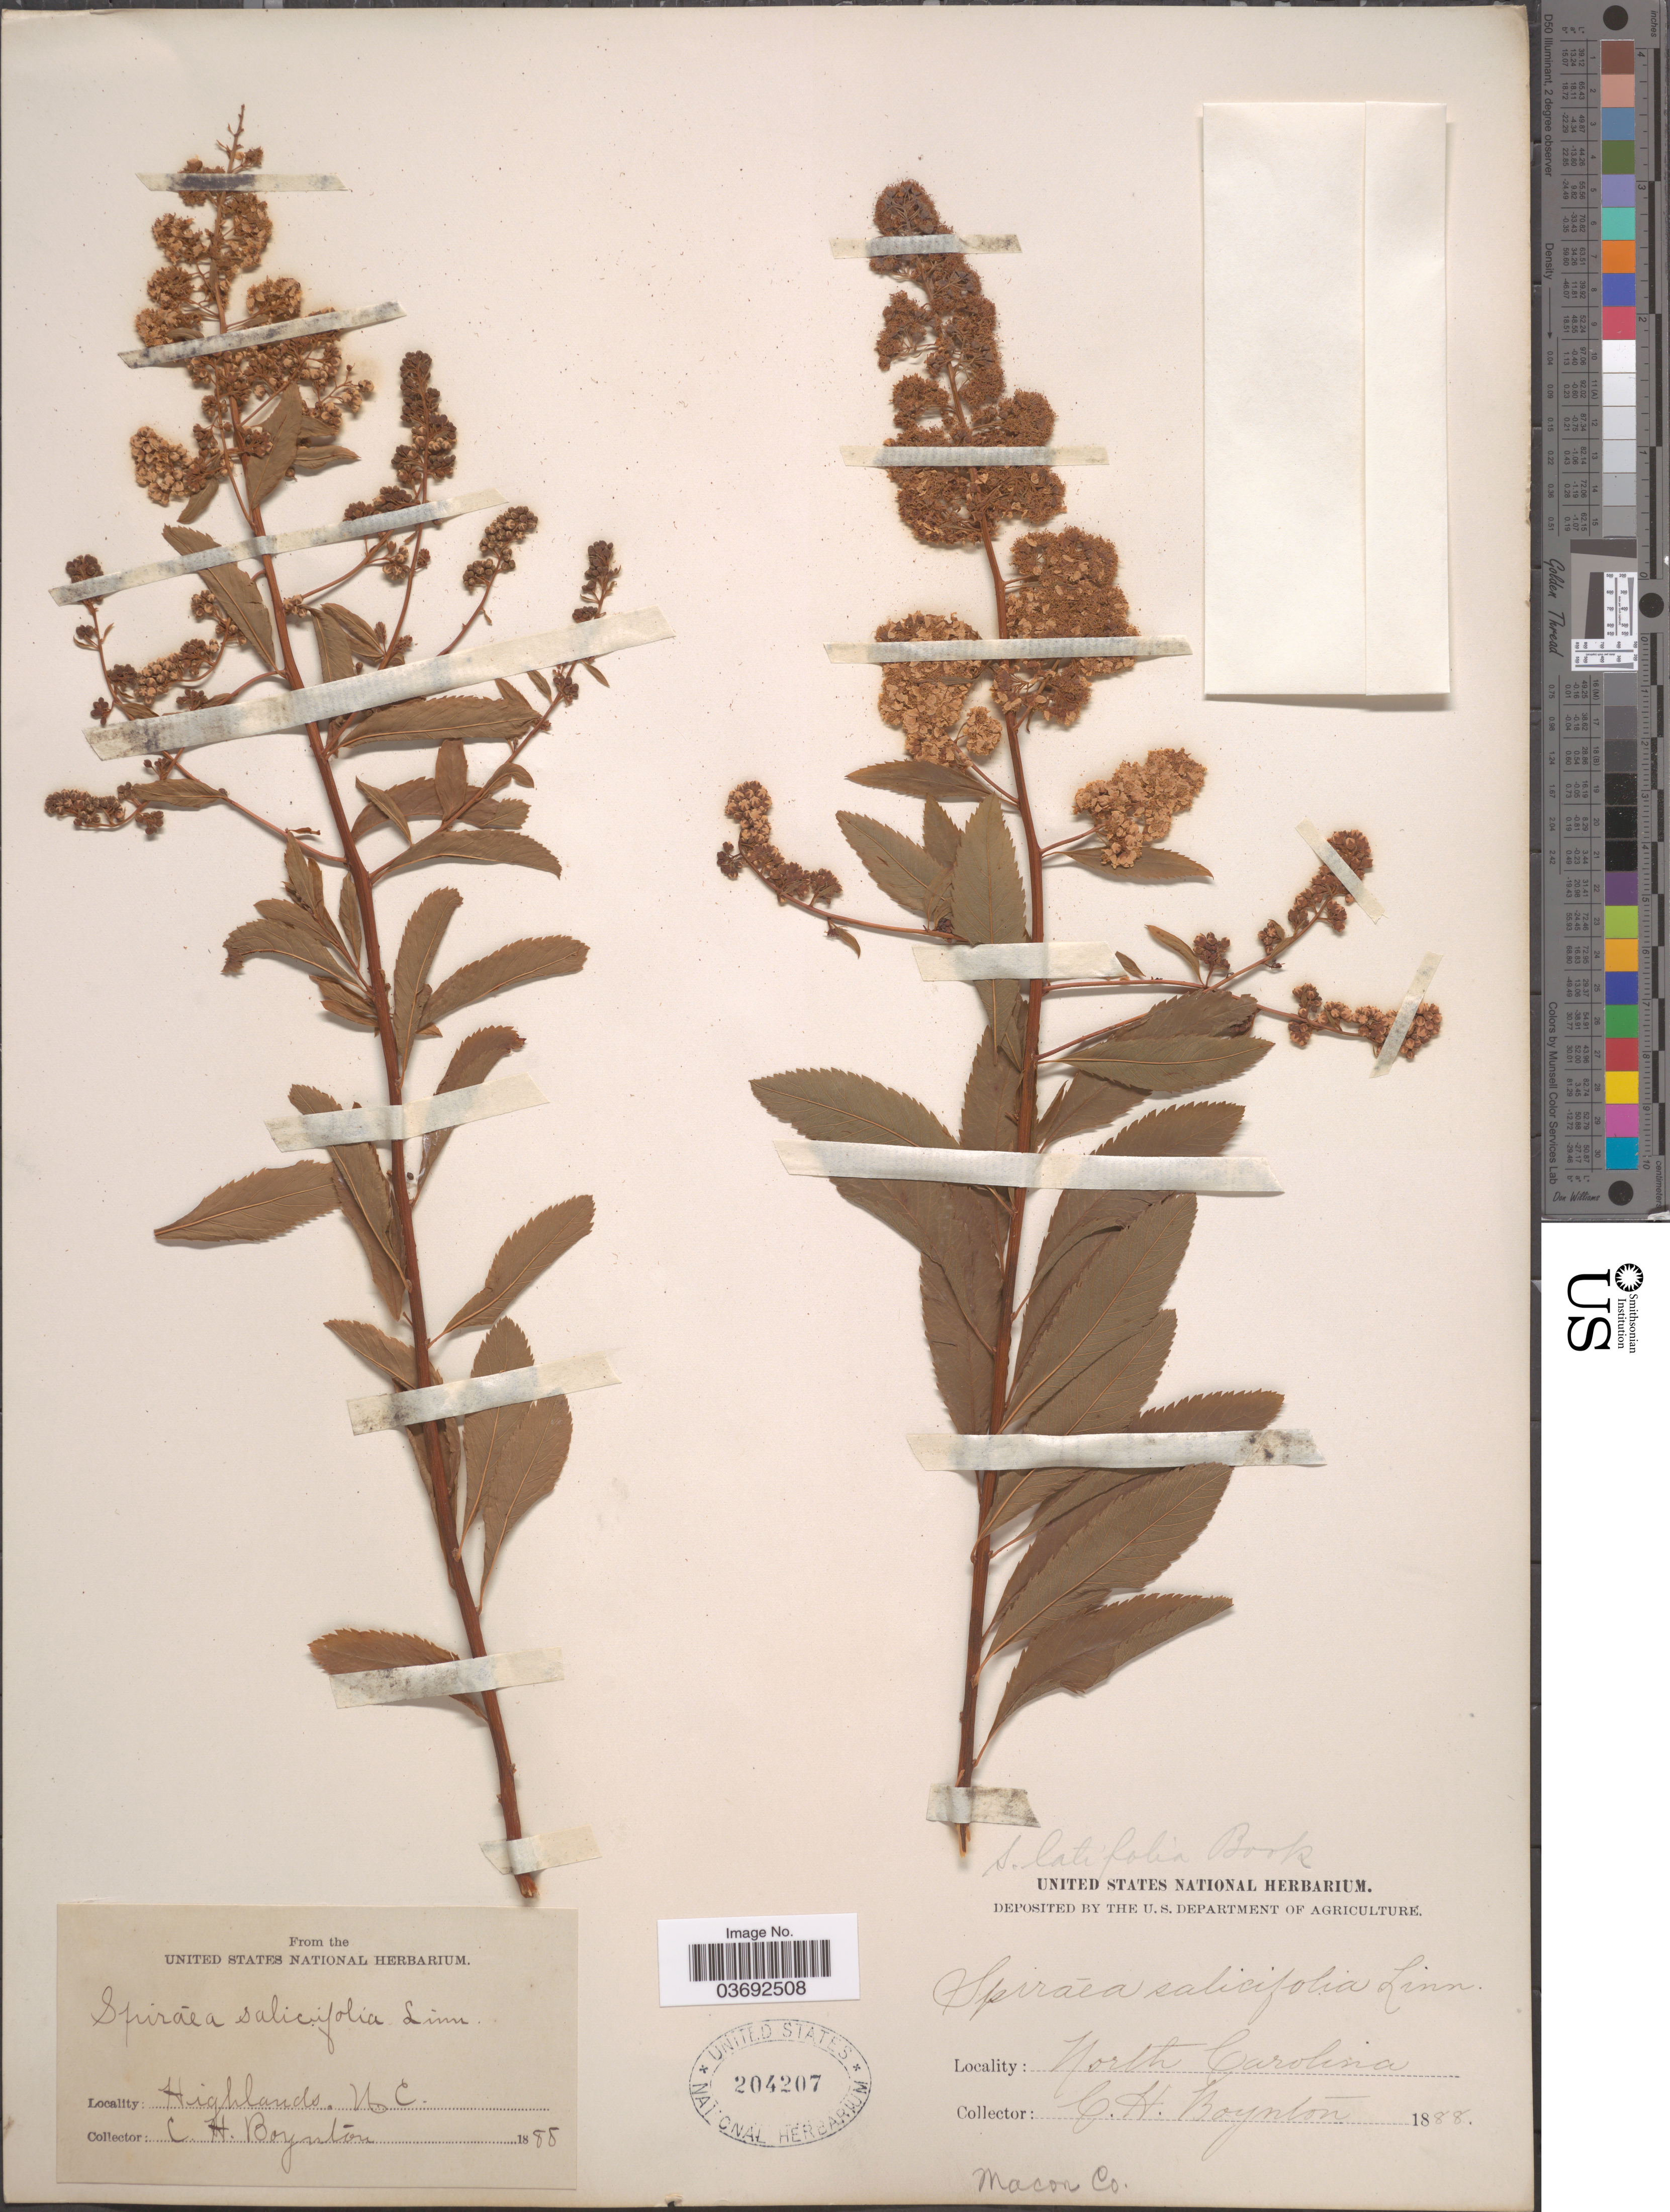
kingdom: Plantae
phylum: Tracheophyta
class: Magnoliopsida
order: Rosales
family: Rosaceae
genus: Spiraea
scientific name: Spiraea latifolia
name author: Borkh.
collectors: C. Boynton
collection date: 1888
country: United States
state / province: North Carolina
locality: Highlands, Macon Co.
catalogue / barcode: US 204207